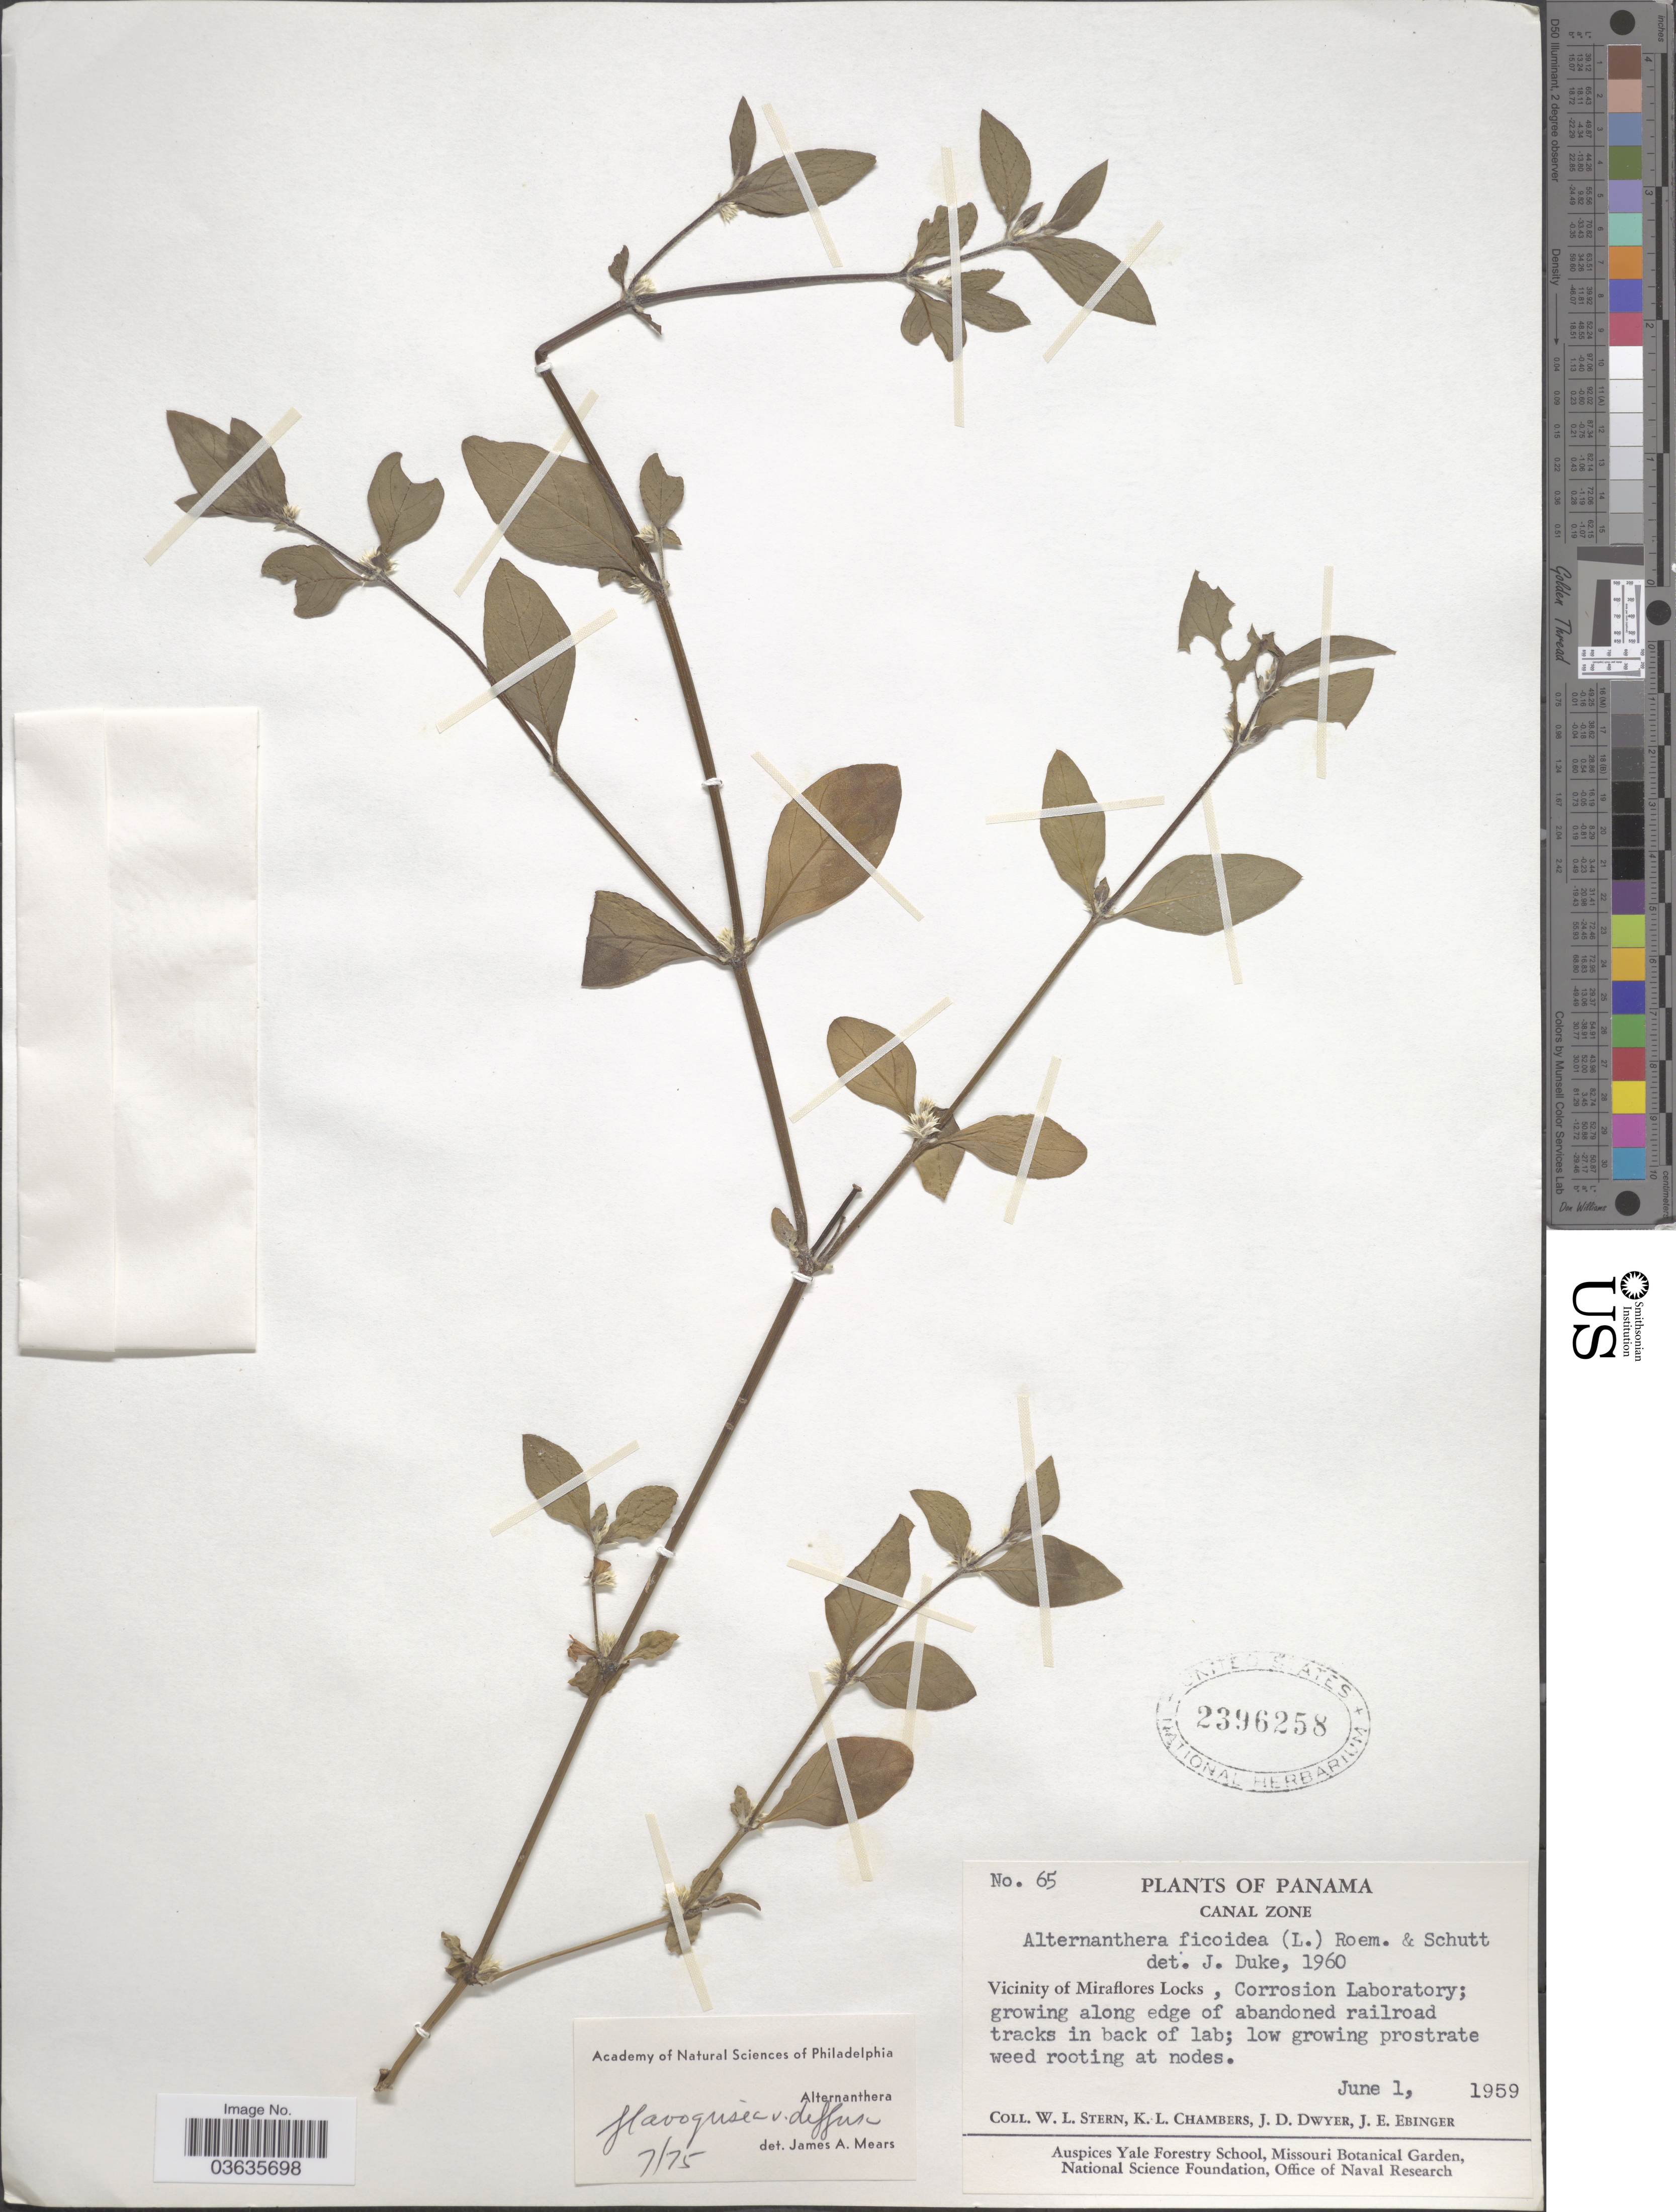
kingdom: Plantae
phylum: Tracheophyta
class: Magnoliopsida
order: Caryophyllales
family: Amaranthaceae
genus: Alternanthera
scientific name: Alternanthera flavogrisea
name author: Urb.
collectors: W. L. Stern, K. Chambers, J. D. Dwyer & J. Ebinger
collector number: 65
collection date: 1959-06-01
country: Panama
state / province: Panamá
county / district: Canal Zone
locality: Canal Zone. Vicinity of Miraflores Locks, Corrosion Laboratory.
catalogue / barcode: US 2396258